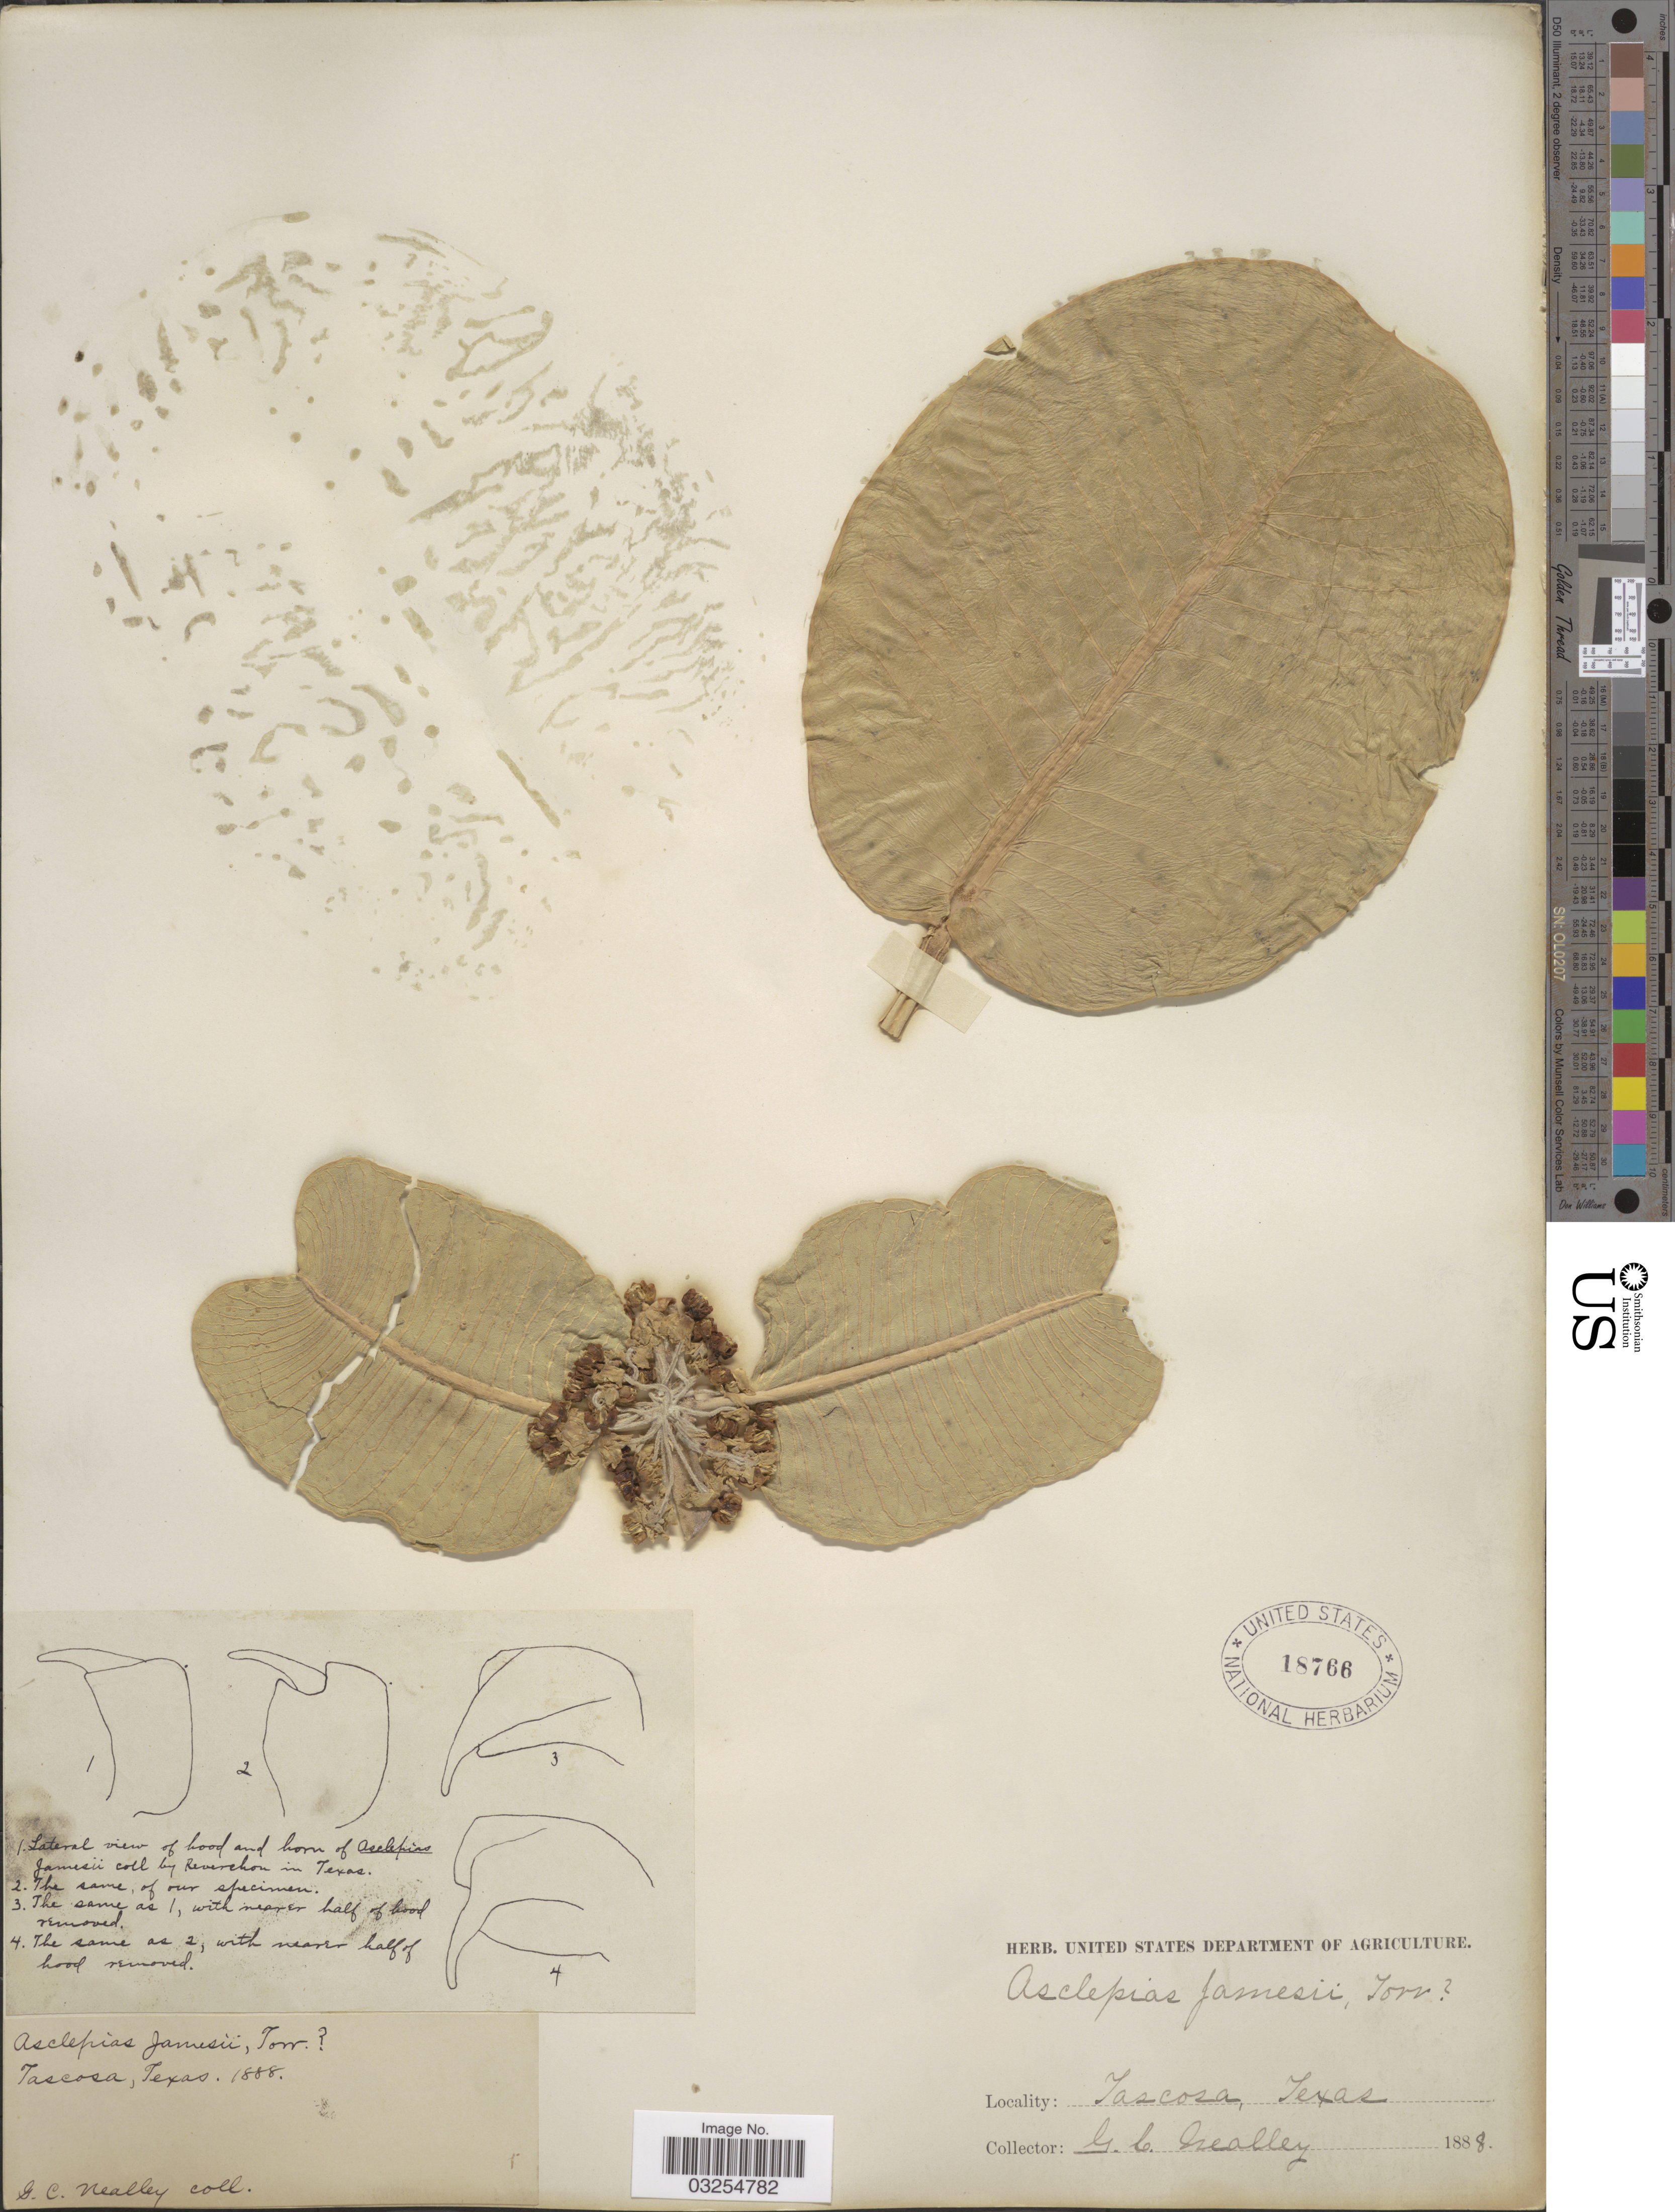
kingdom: Plantae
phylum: Tracheophyta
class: Magnoliopsida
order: Gentianales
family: Apocynaceae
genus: Asclepias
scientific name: Asclepias latifolia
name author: Torr.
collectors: G. Neally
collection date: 1888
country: United States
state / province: Texas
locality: Tascosa.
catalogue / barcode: US 18766